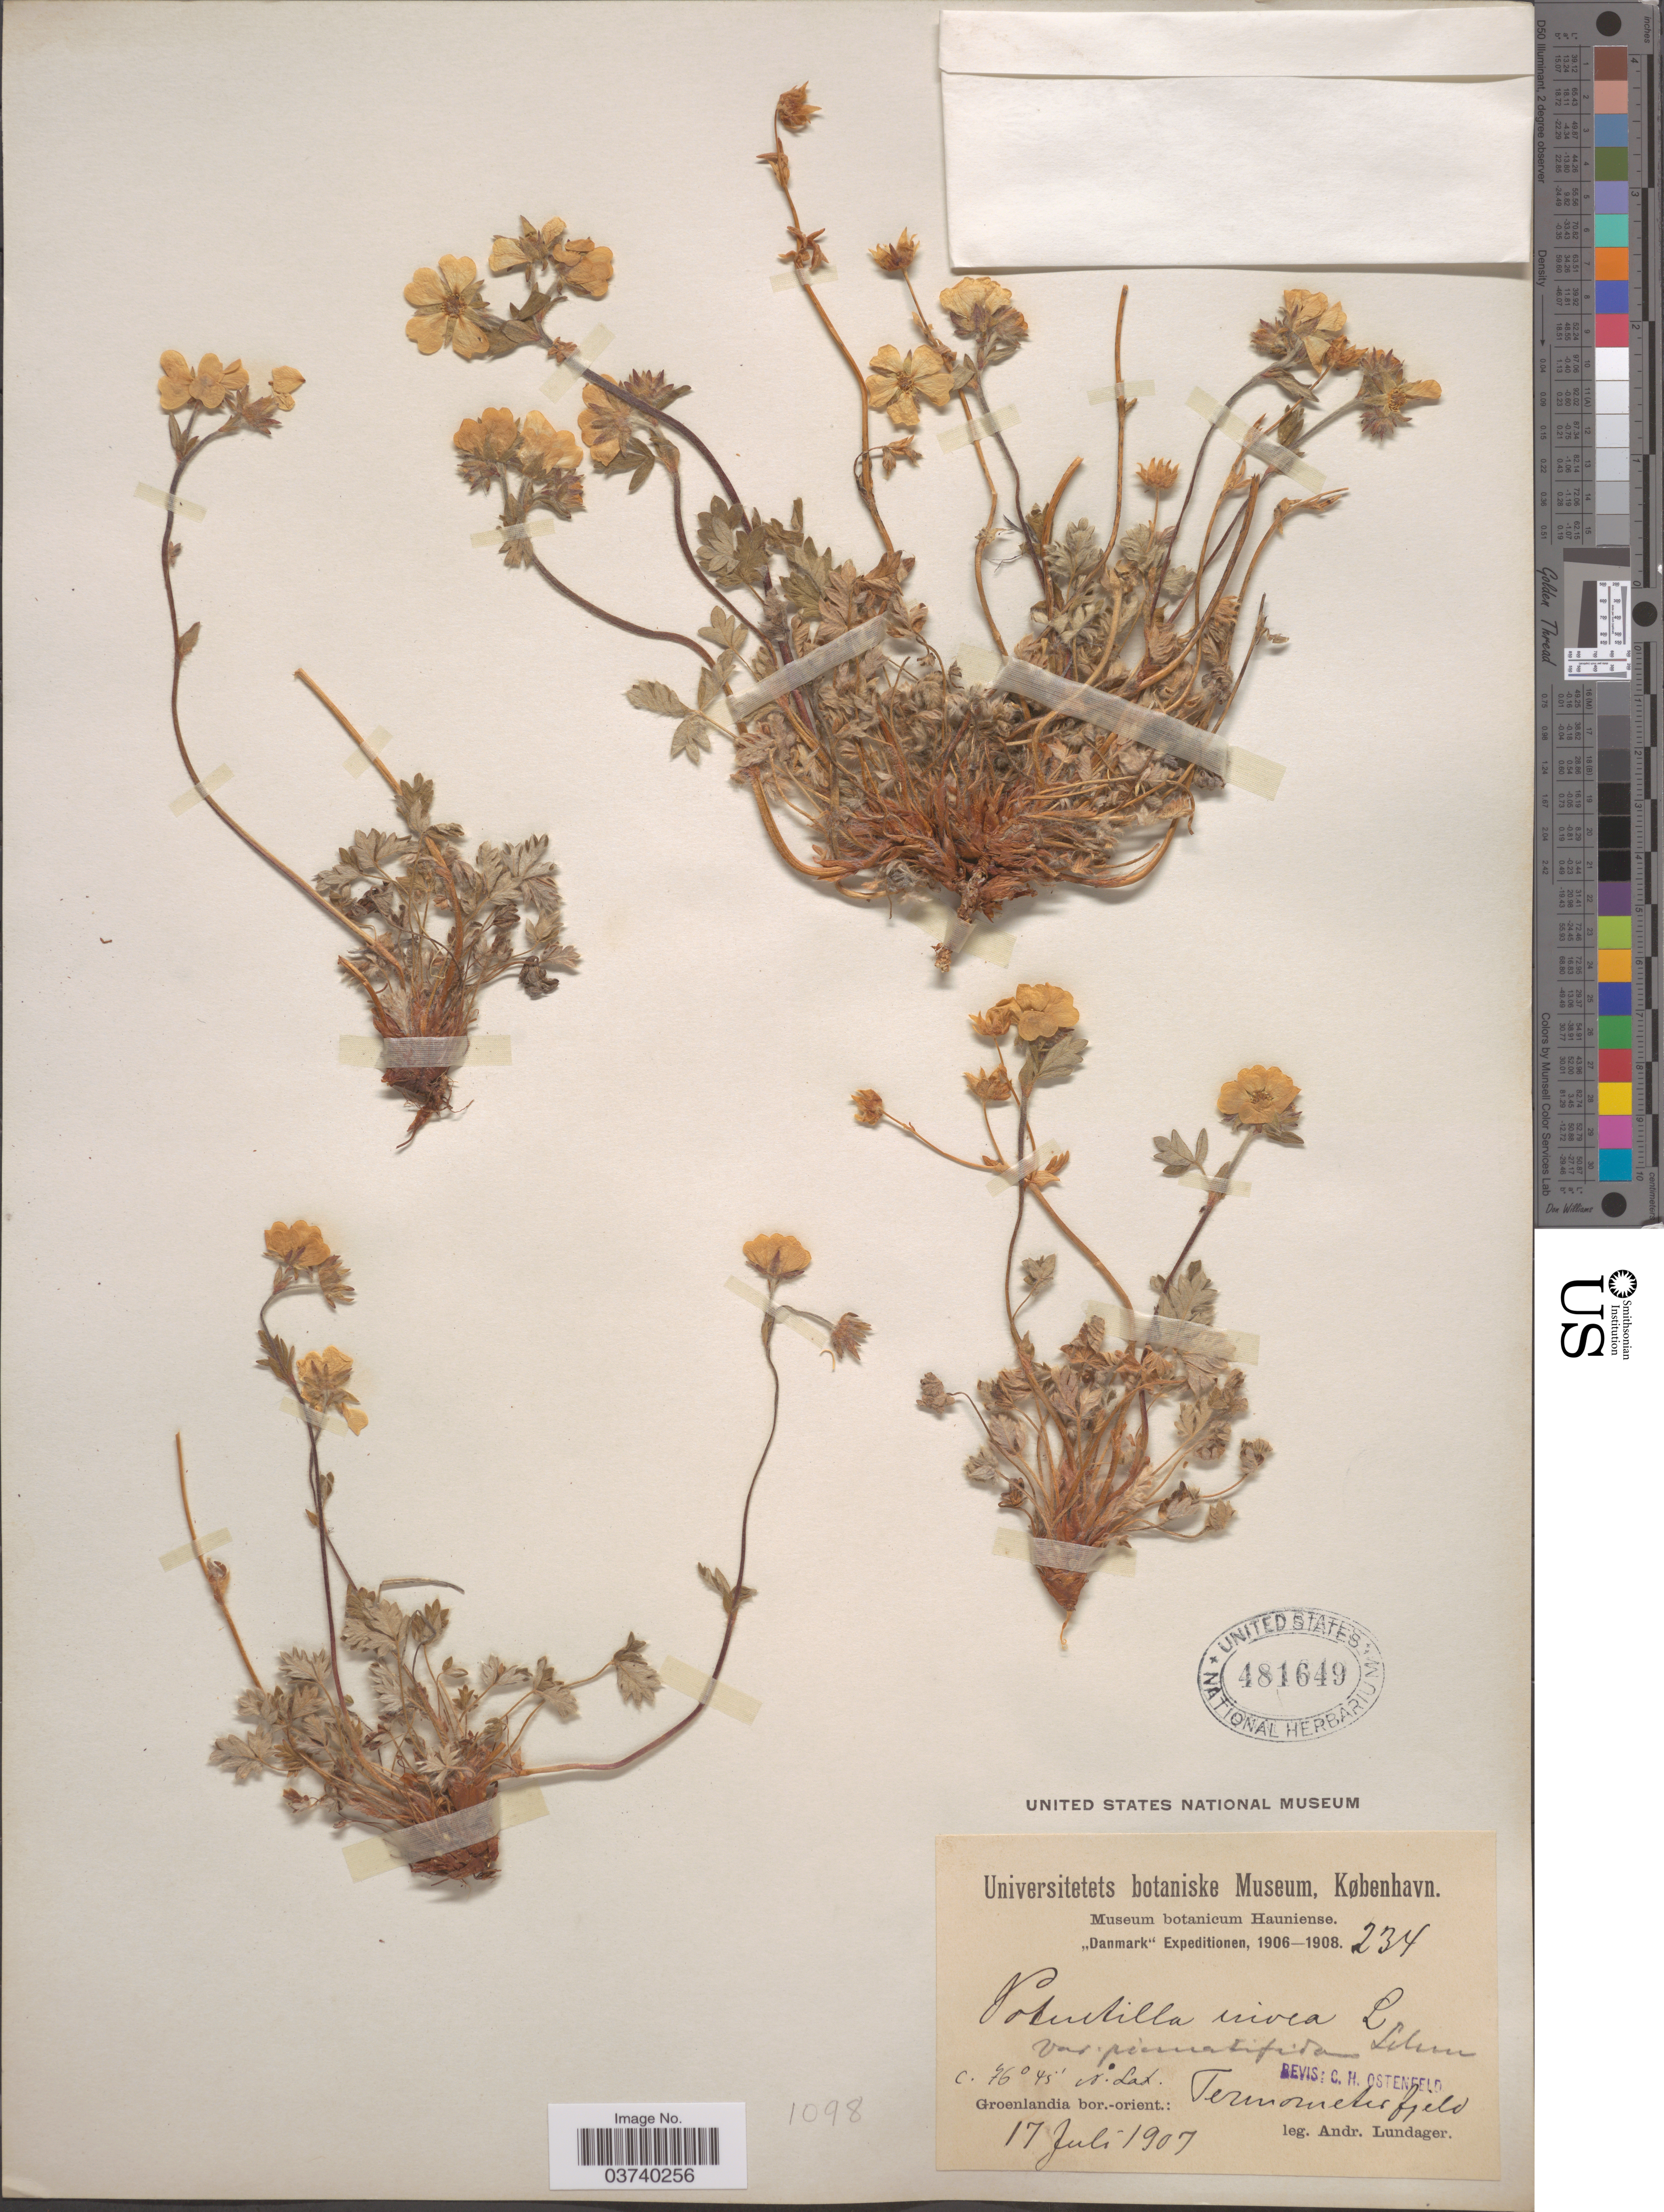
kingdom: Plantae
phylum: Tracheophyta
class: Magnoliopsida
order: Rosales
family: Rosaceae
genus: Potentilla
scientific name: Potentilla nivea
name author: L.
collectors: A. Lundager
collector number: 234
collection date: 1907-07-17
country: Greenland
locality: Groenlandia bor.-orient.: Termometerfjeld.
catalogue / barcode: US 481649